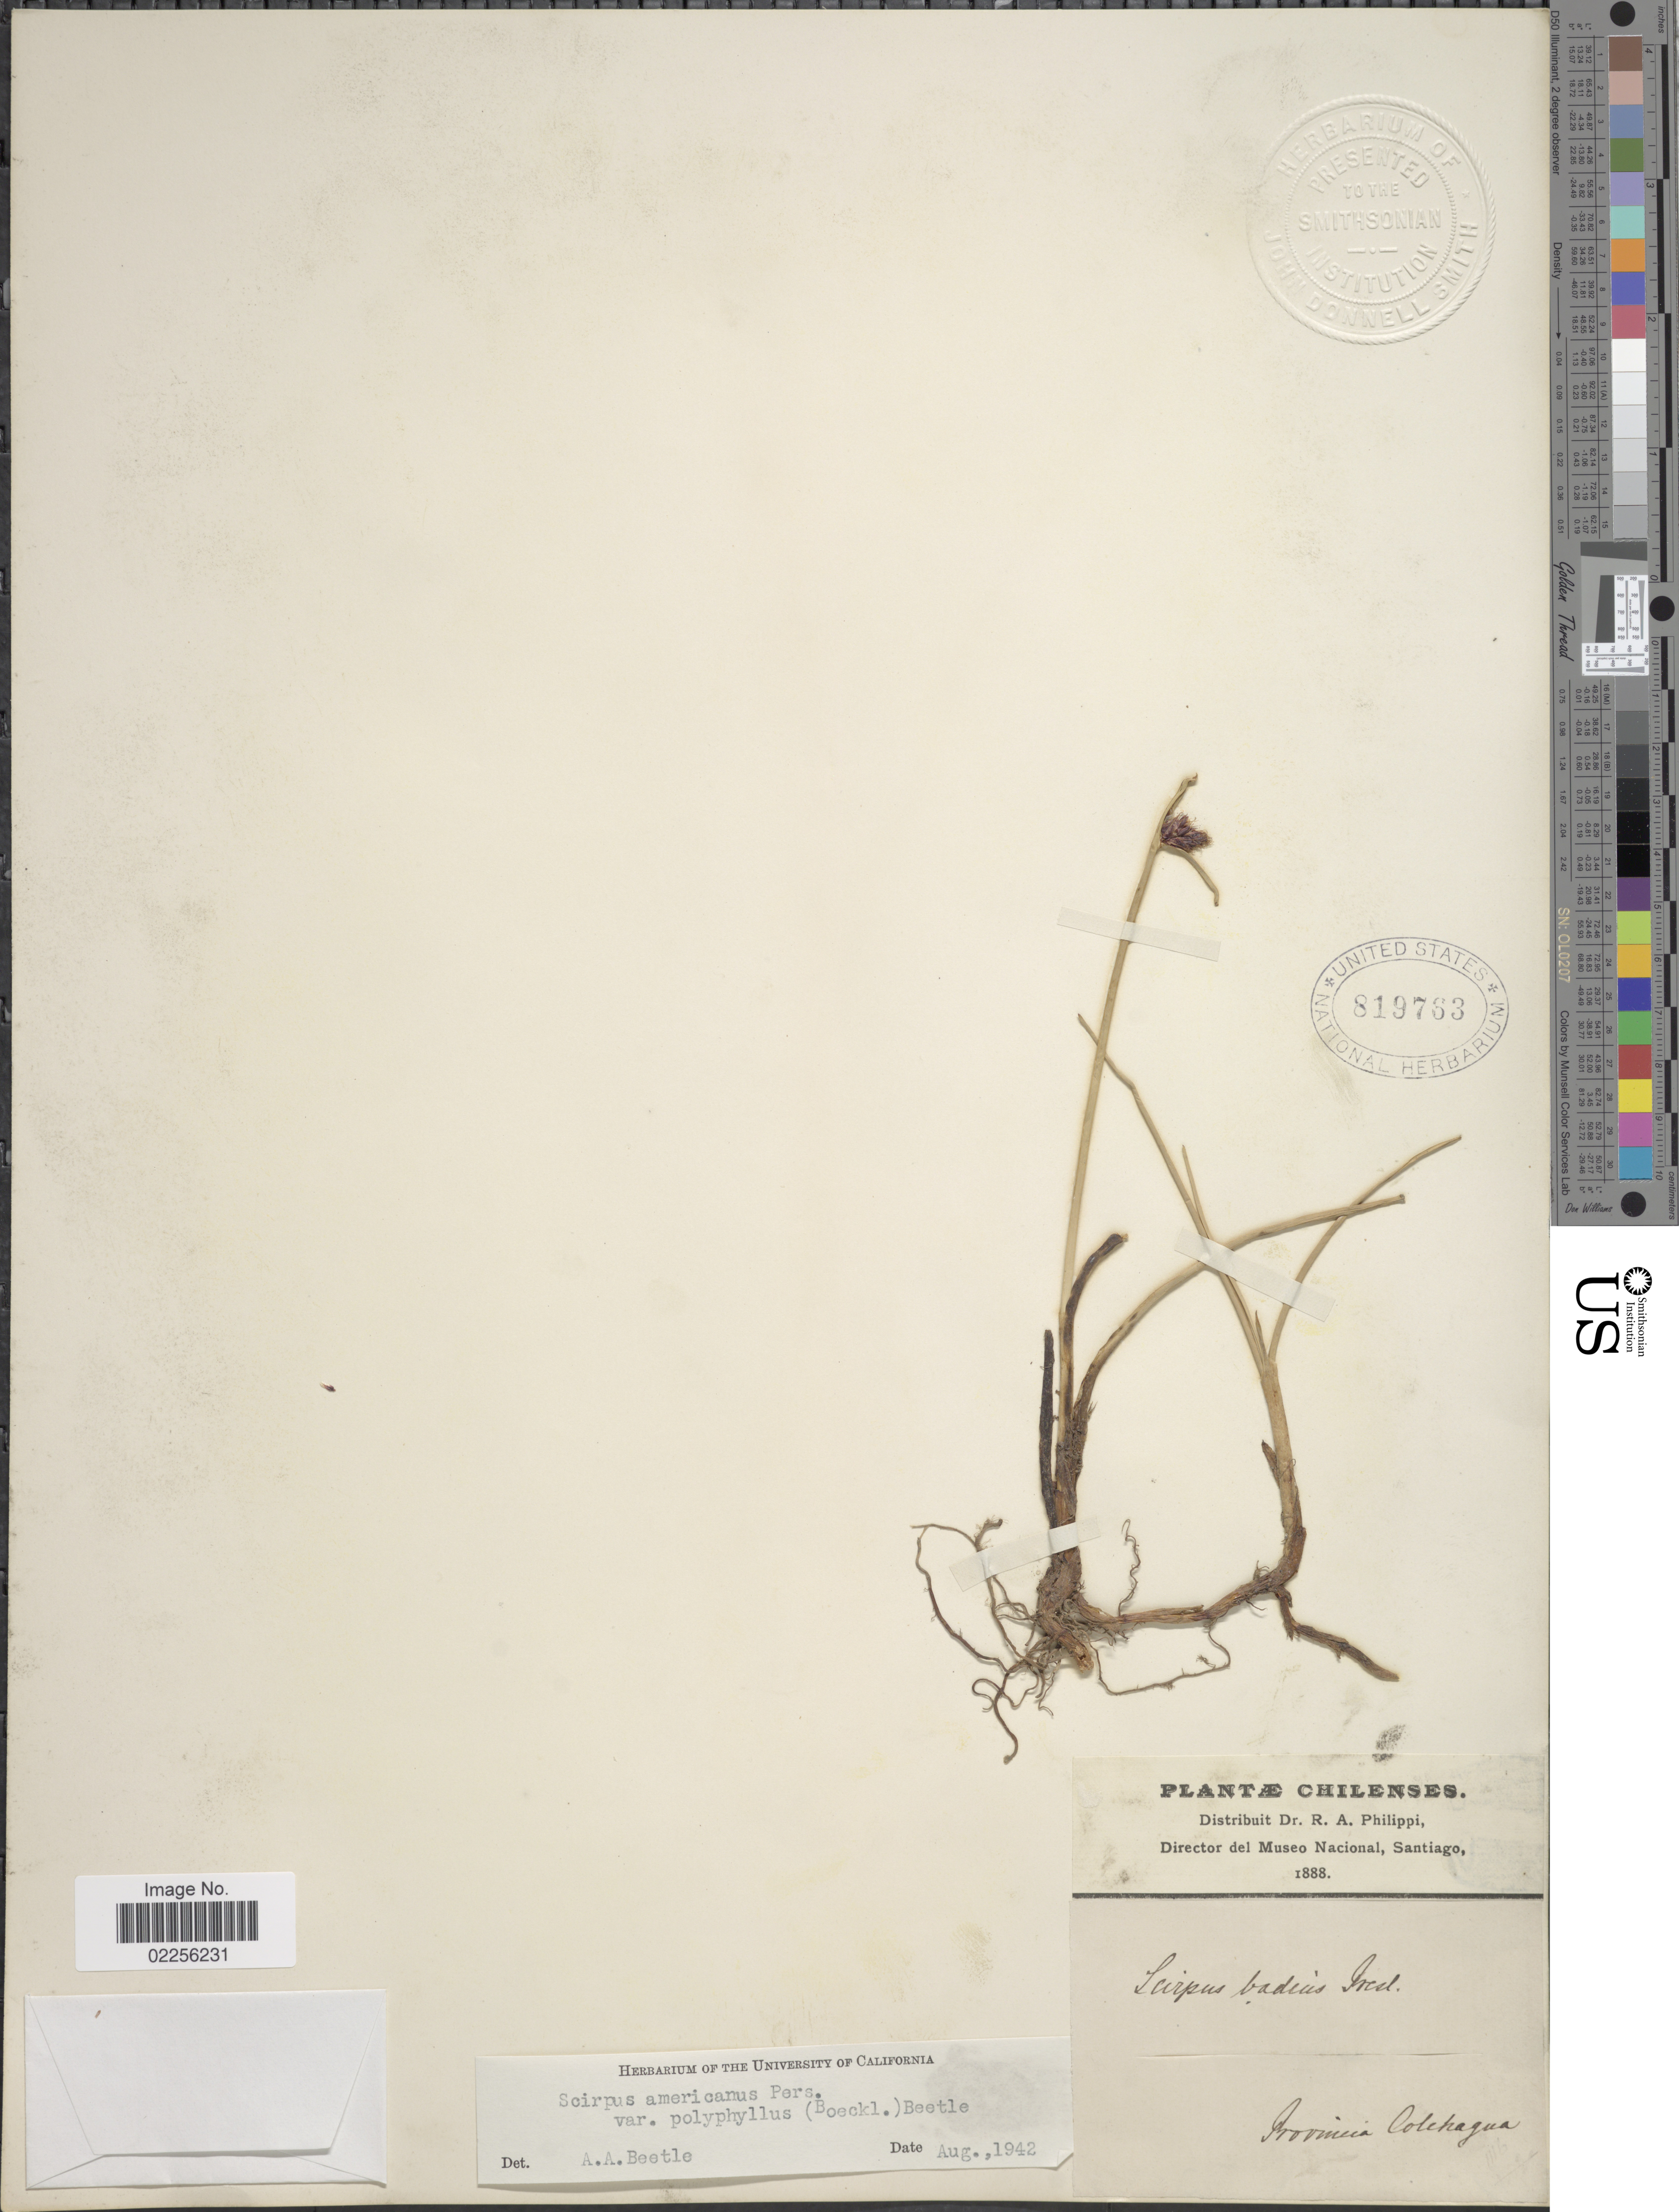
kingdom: Plantae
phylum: Tracheophyta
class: Liliopsida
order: Poales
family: Cyperaceae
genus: Schoenoplectus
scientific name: Schoenoplectus pungens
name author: (Vahl) Palla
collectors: ex. herb. R.A. Philippi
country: Chile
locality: Provincia Colchagua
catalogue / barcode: US 819763